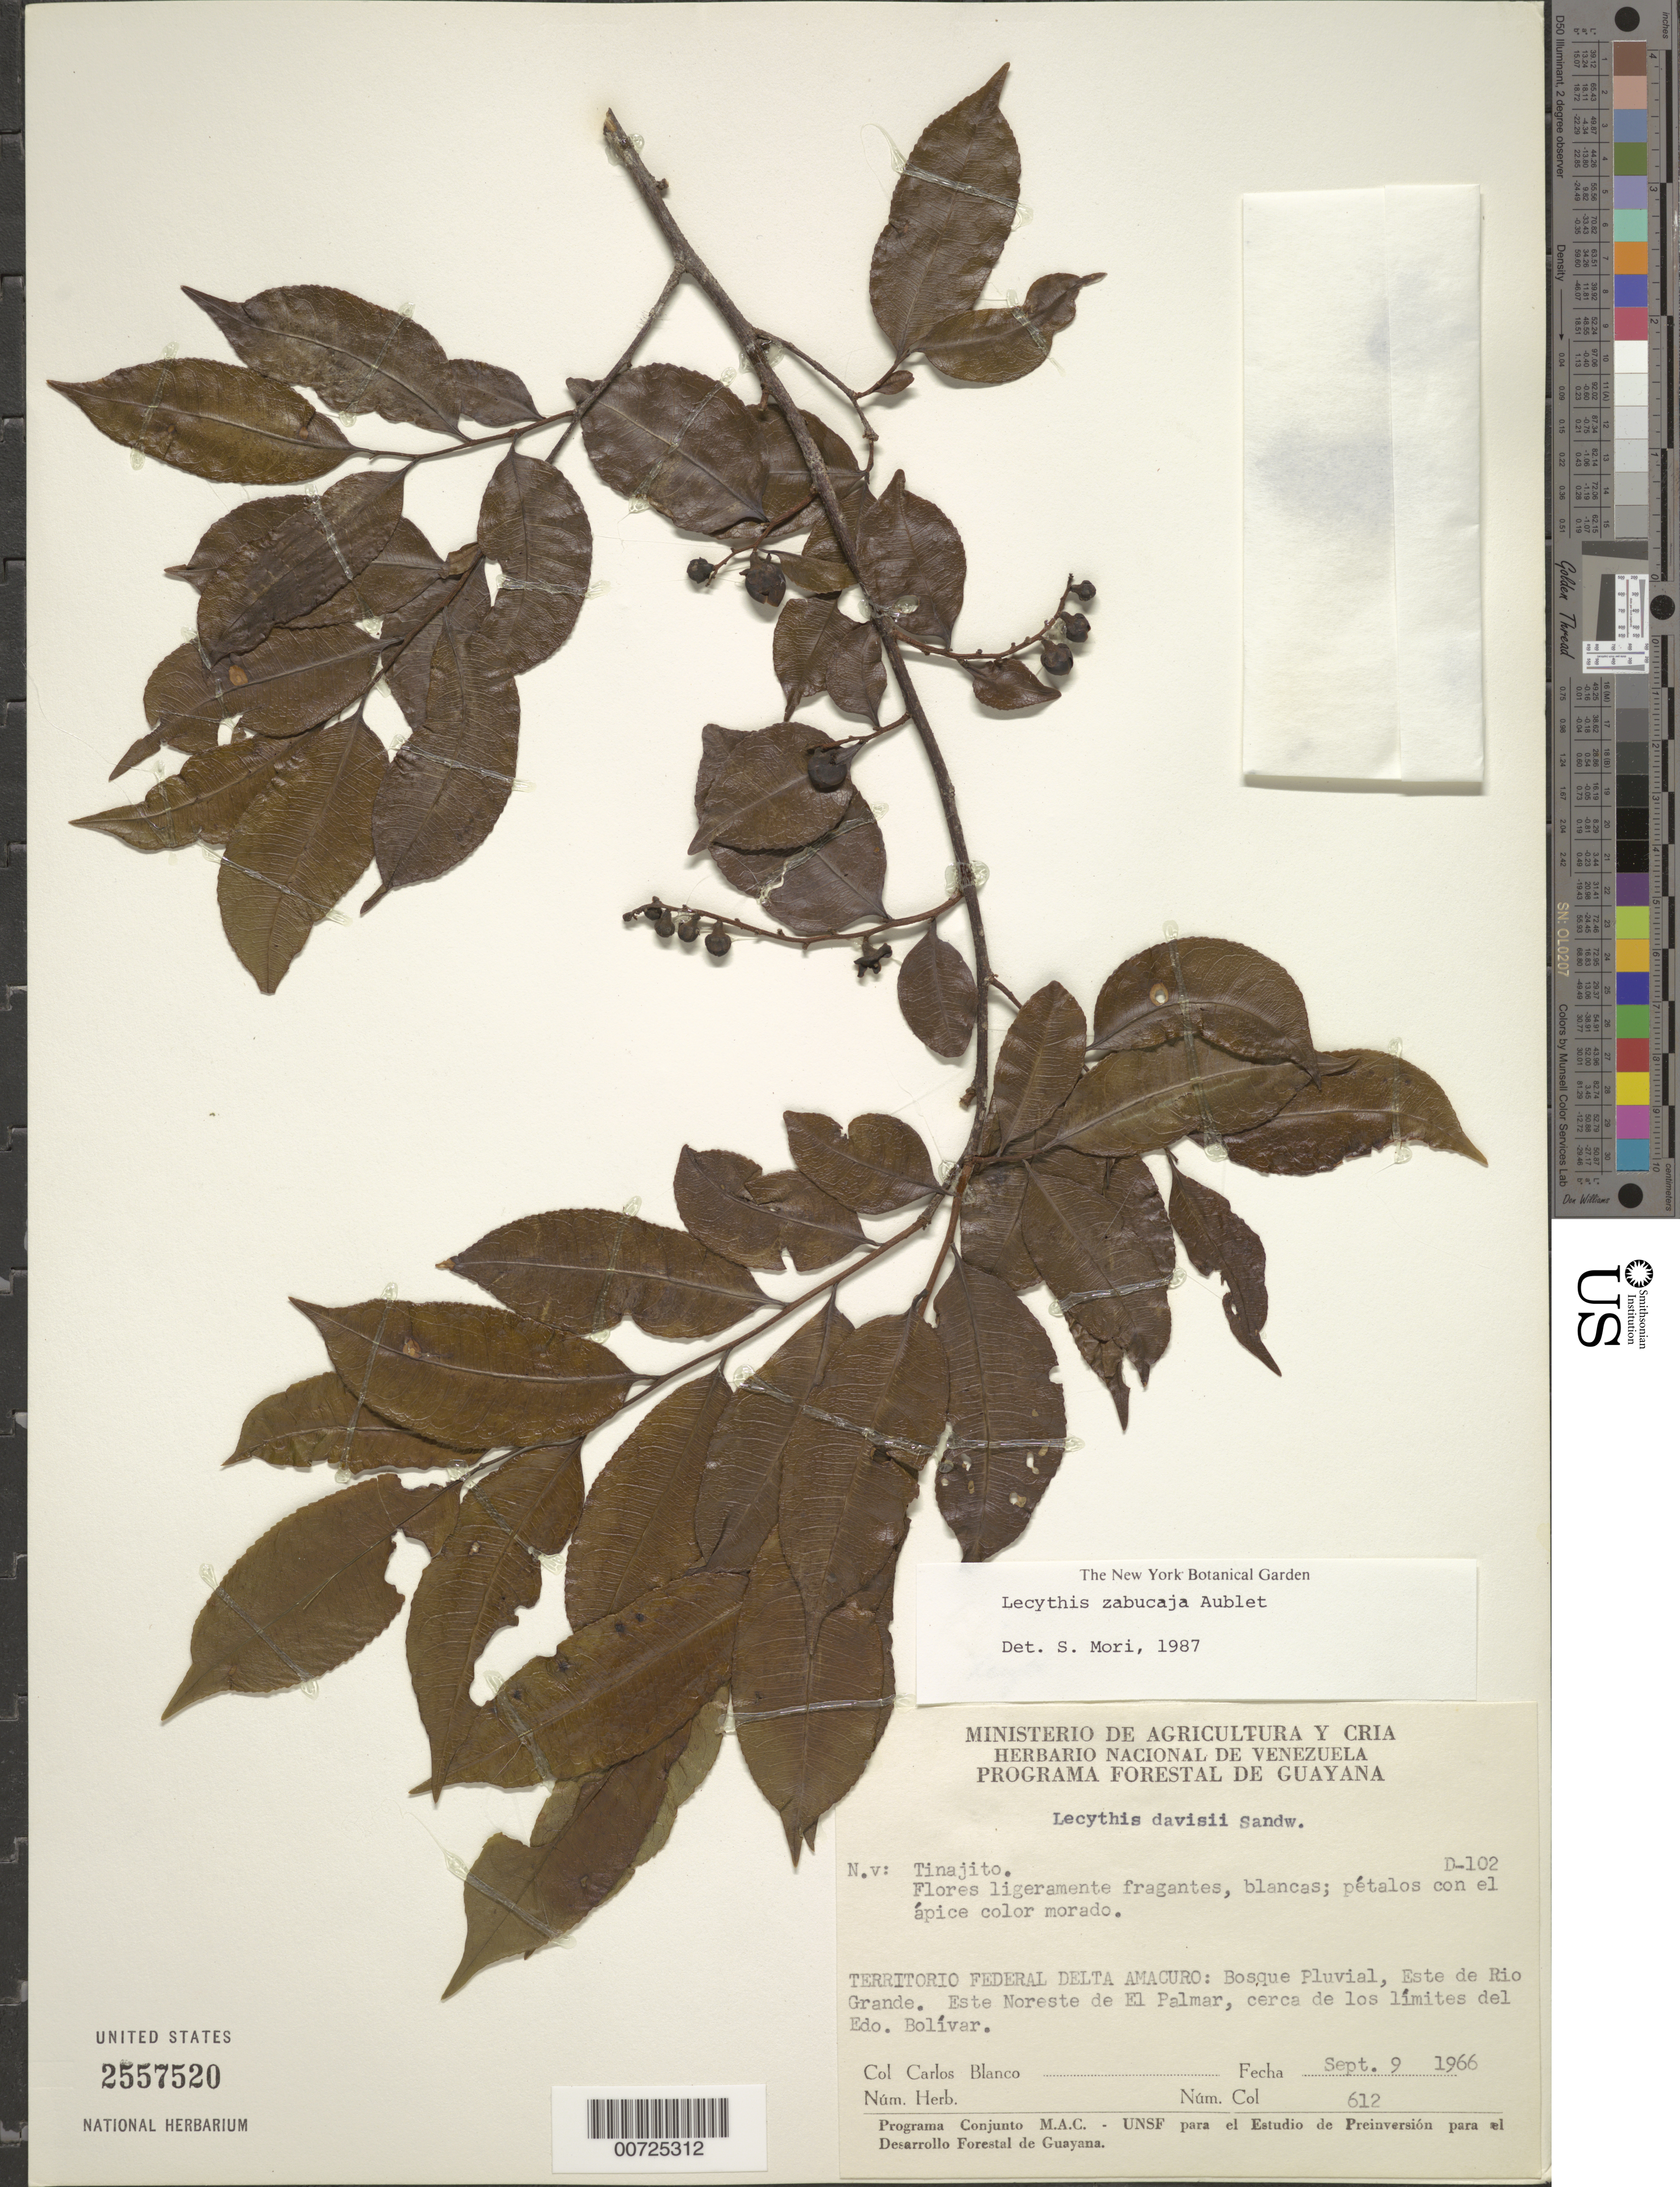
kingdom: Plantae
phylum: Tracheophyta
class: Magnoliopsida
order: Ericales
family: Lecythidaceae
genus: Lecythis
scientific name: Lecythis zabucajo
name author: Aubl.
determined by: Mori, Scott A.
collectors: C. A. Blanco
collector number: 612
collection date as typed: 9-Sep-66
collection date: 1966-09-09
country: Venezuela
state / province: Delta Amacuro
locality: Río Grande, Este de; Este-Noreste de El Palmar, cerca de los limites del Estado Bolívar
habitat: Rainforest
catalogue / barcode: US 2557520